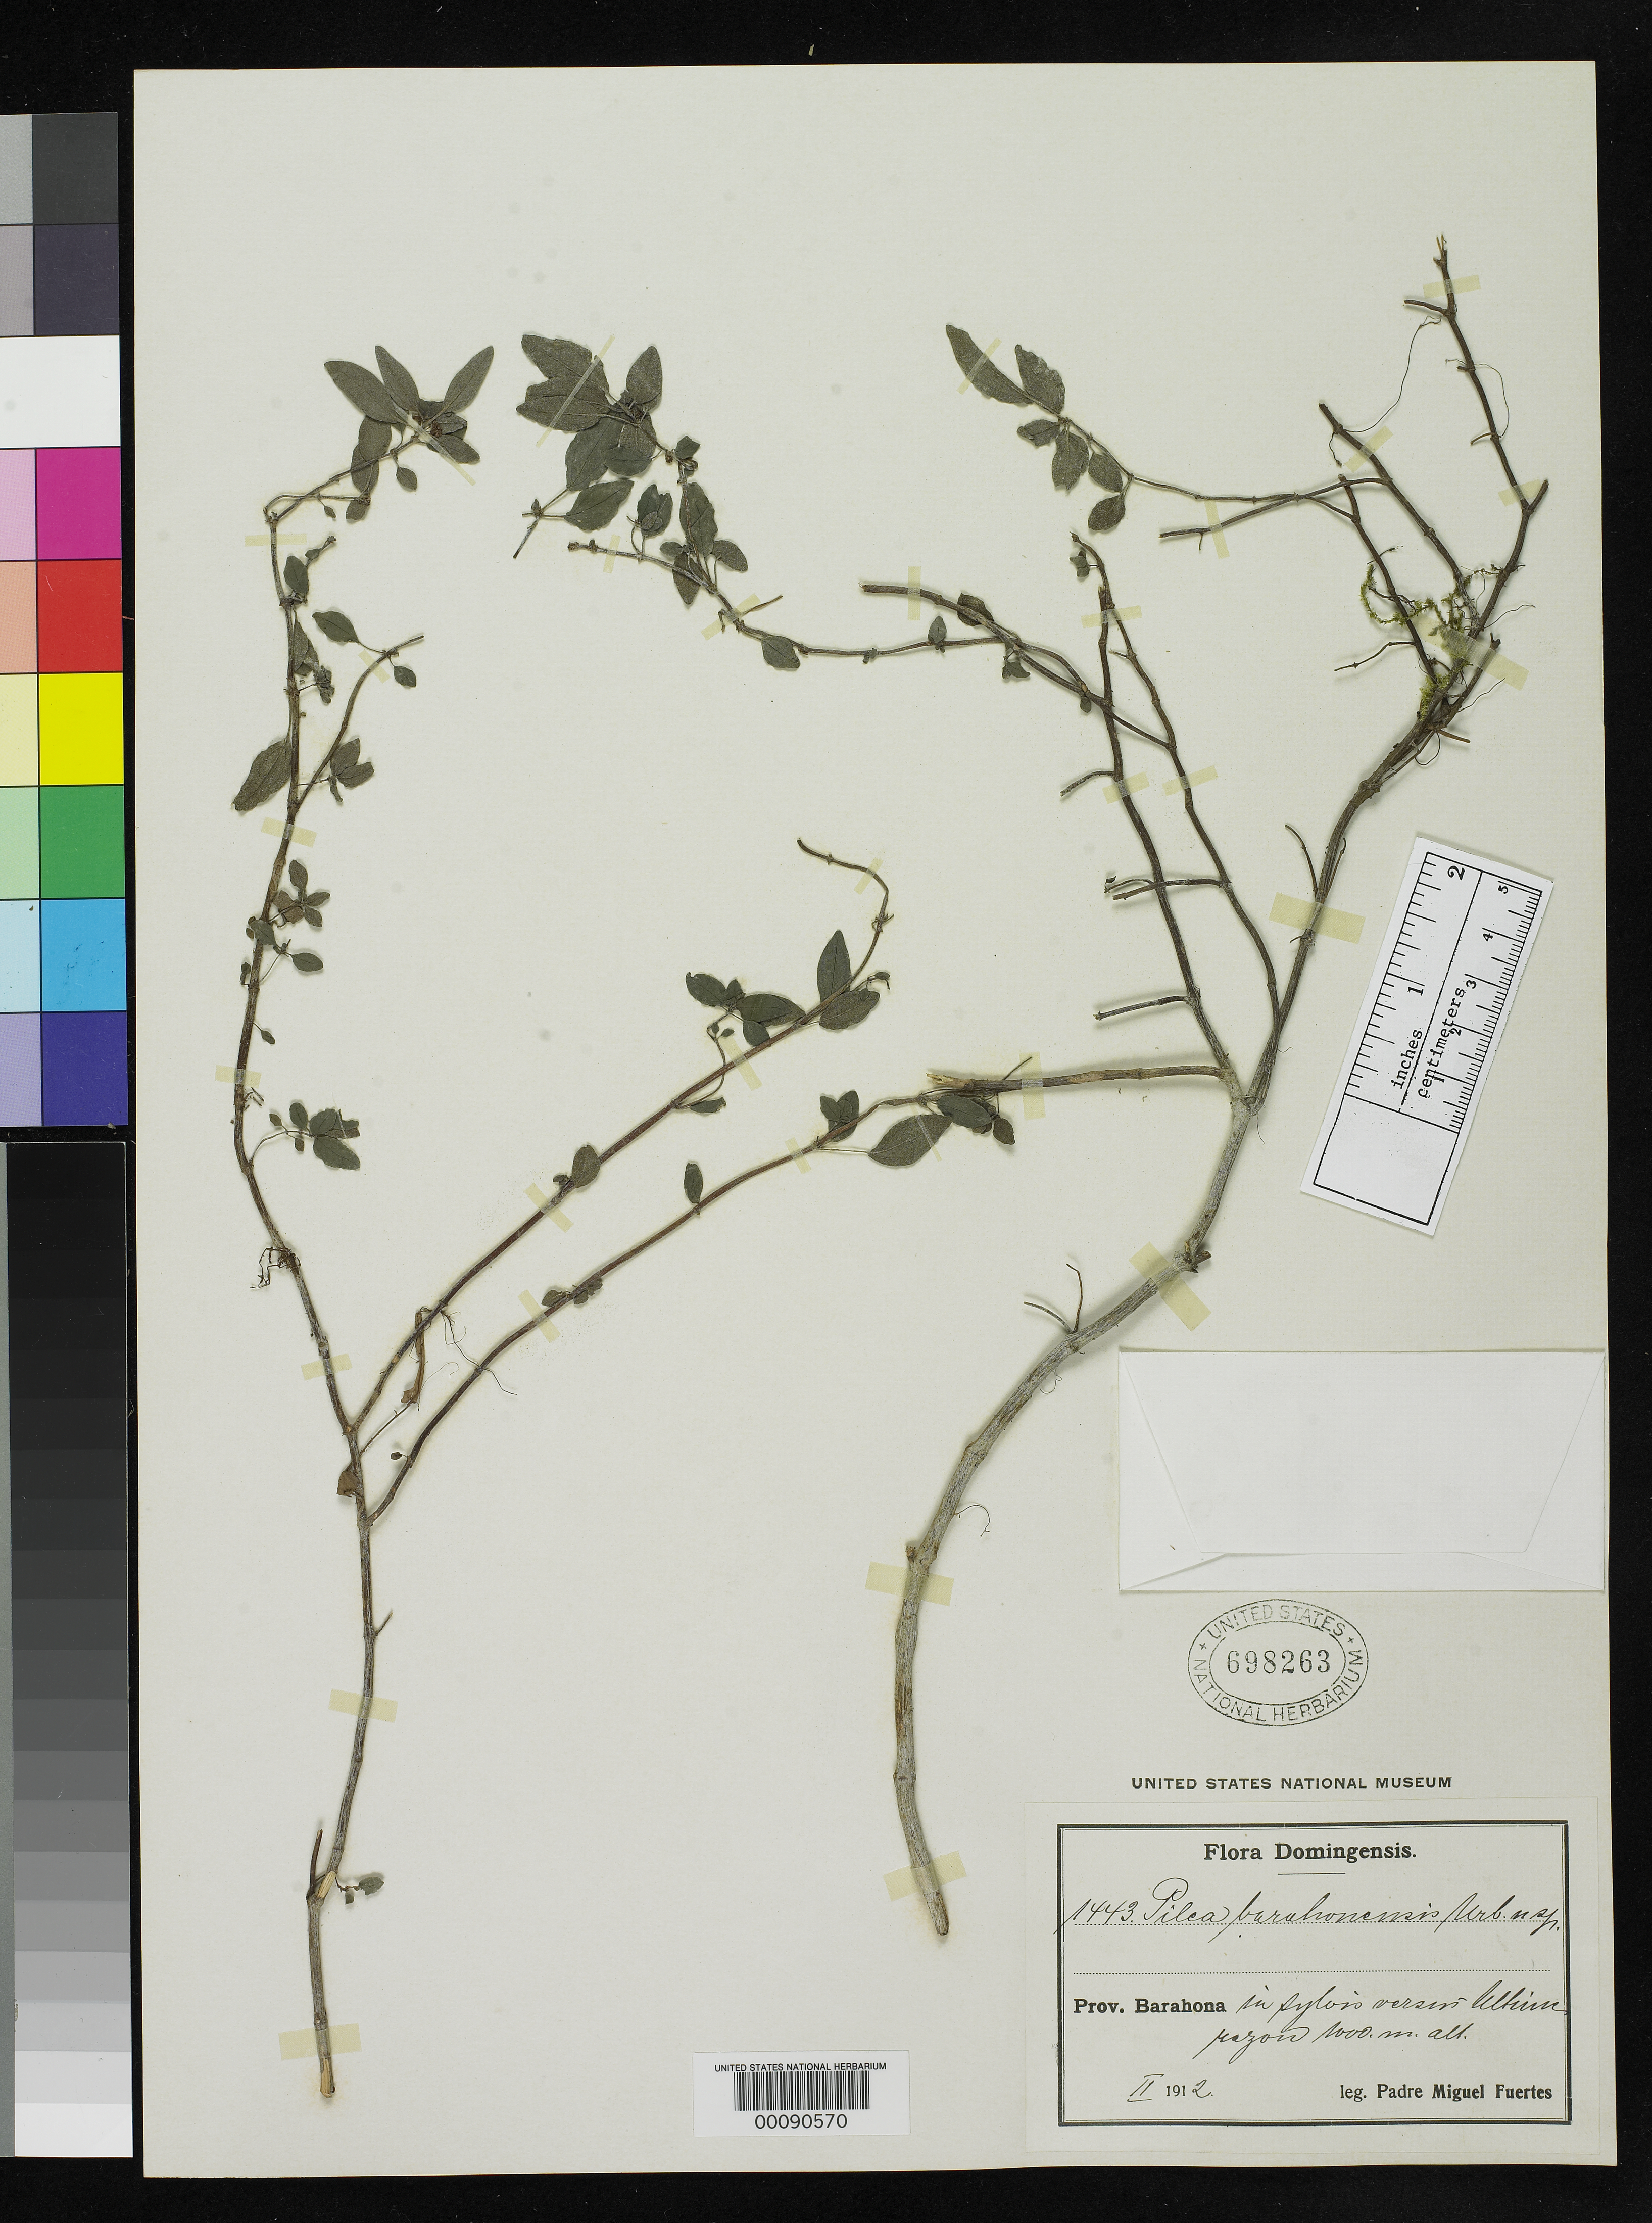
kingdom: Plantae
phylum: Tracheophyta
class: Magnoliopsida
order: Rosales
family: Urticaceae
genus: Pilea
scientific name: Pilea barahonensis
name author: Urb.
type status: Isotype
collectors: M. D. Fuertes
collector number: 1443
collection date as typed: Feb 1912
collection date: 1912-02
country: Dominican Republic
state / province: Barahona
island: Hispaniola Island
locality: Ultoma.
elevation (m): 1000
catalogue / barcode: US 698263